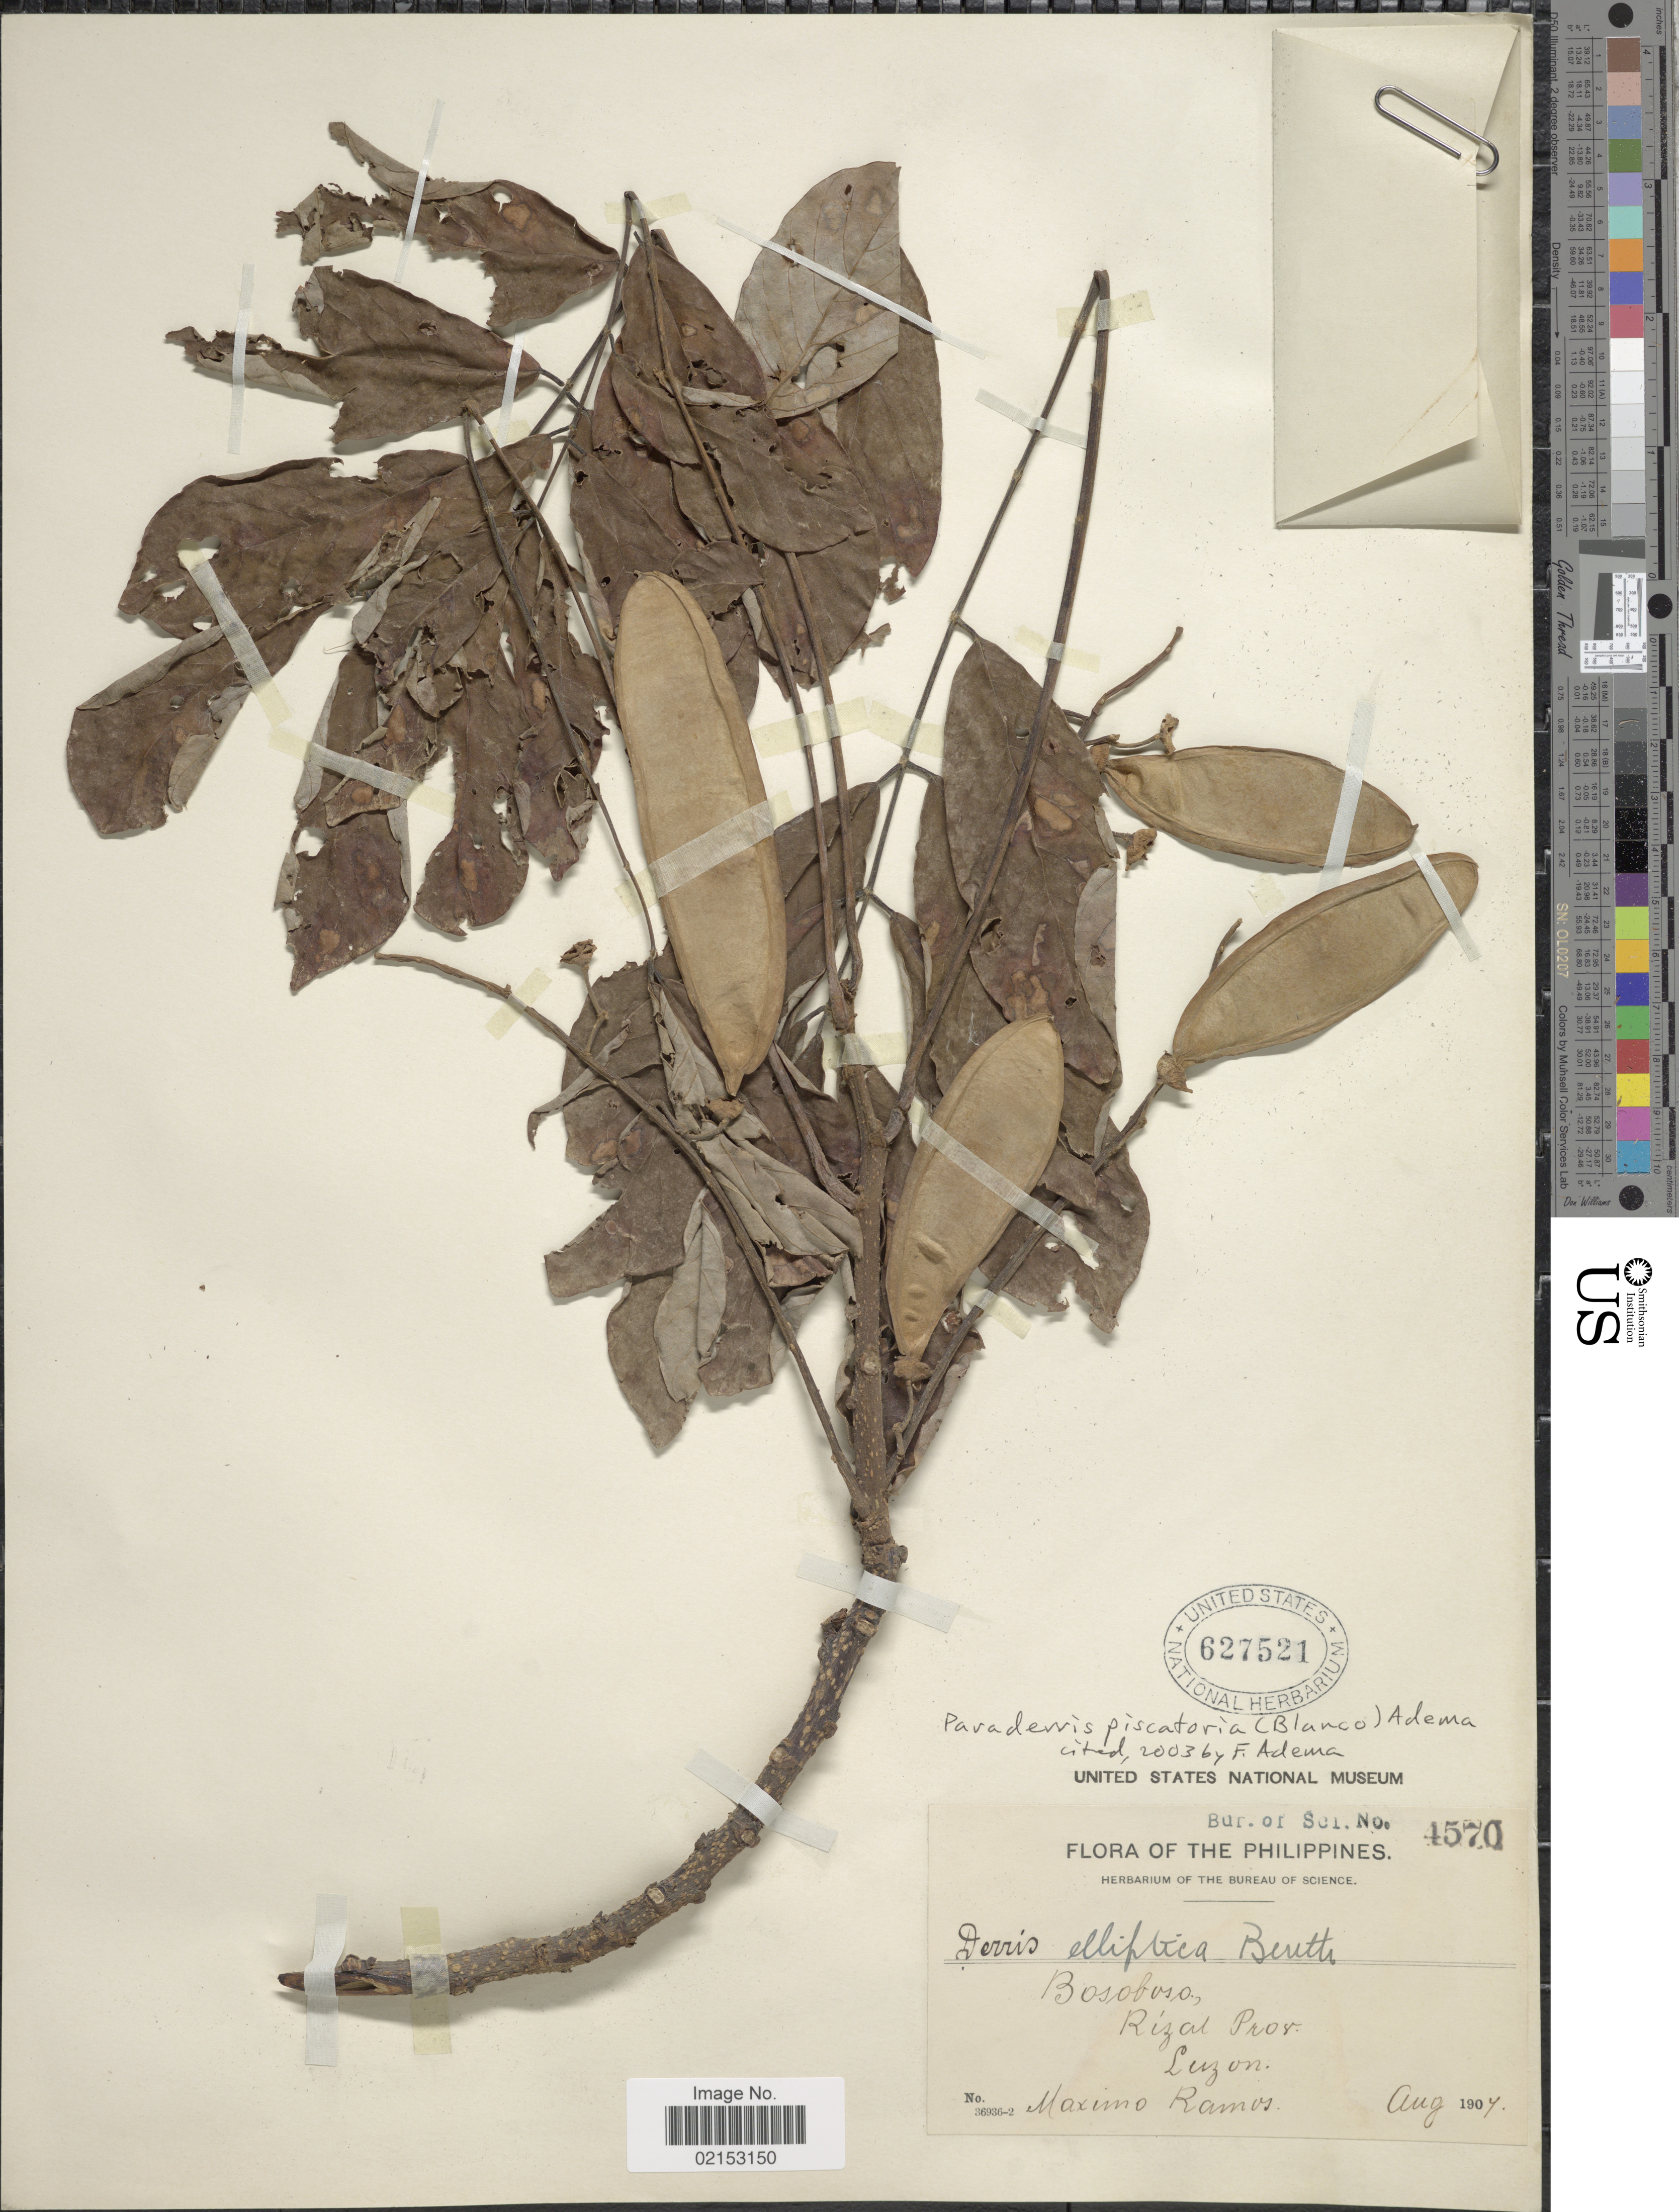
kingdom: Plantae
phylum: Tracheophyta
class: Magnoliopsida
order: Fabales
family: Fabaceae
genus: Derris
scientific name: Derris piscatoria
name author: (Blanco) Sirich. & Adema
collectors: M. Ramos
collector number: Bur, of Sci. 4570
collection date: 1907-08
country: Philippines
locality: Bosoboso, Rizal Prov., Luzon.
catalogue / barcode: US 627521